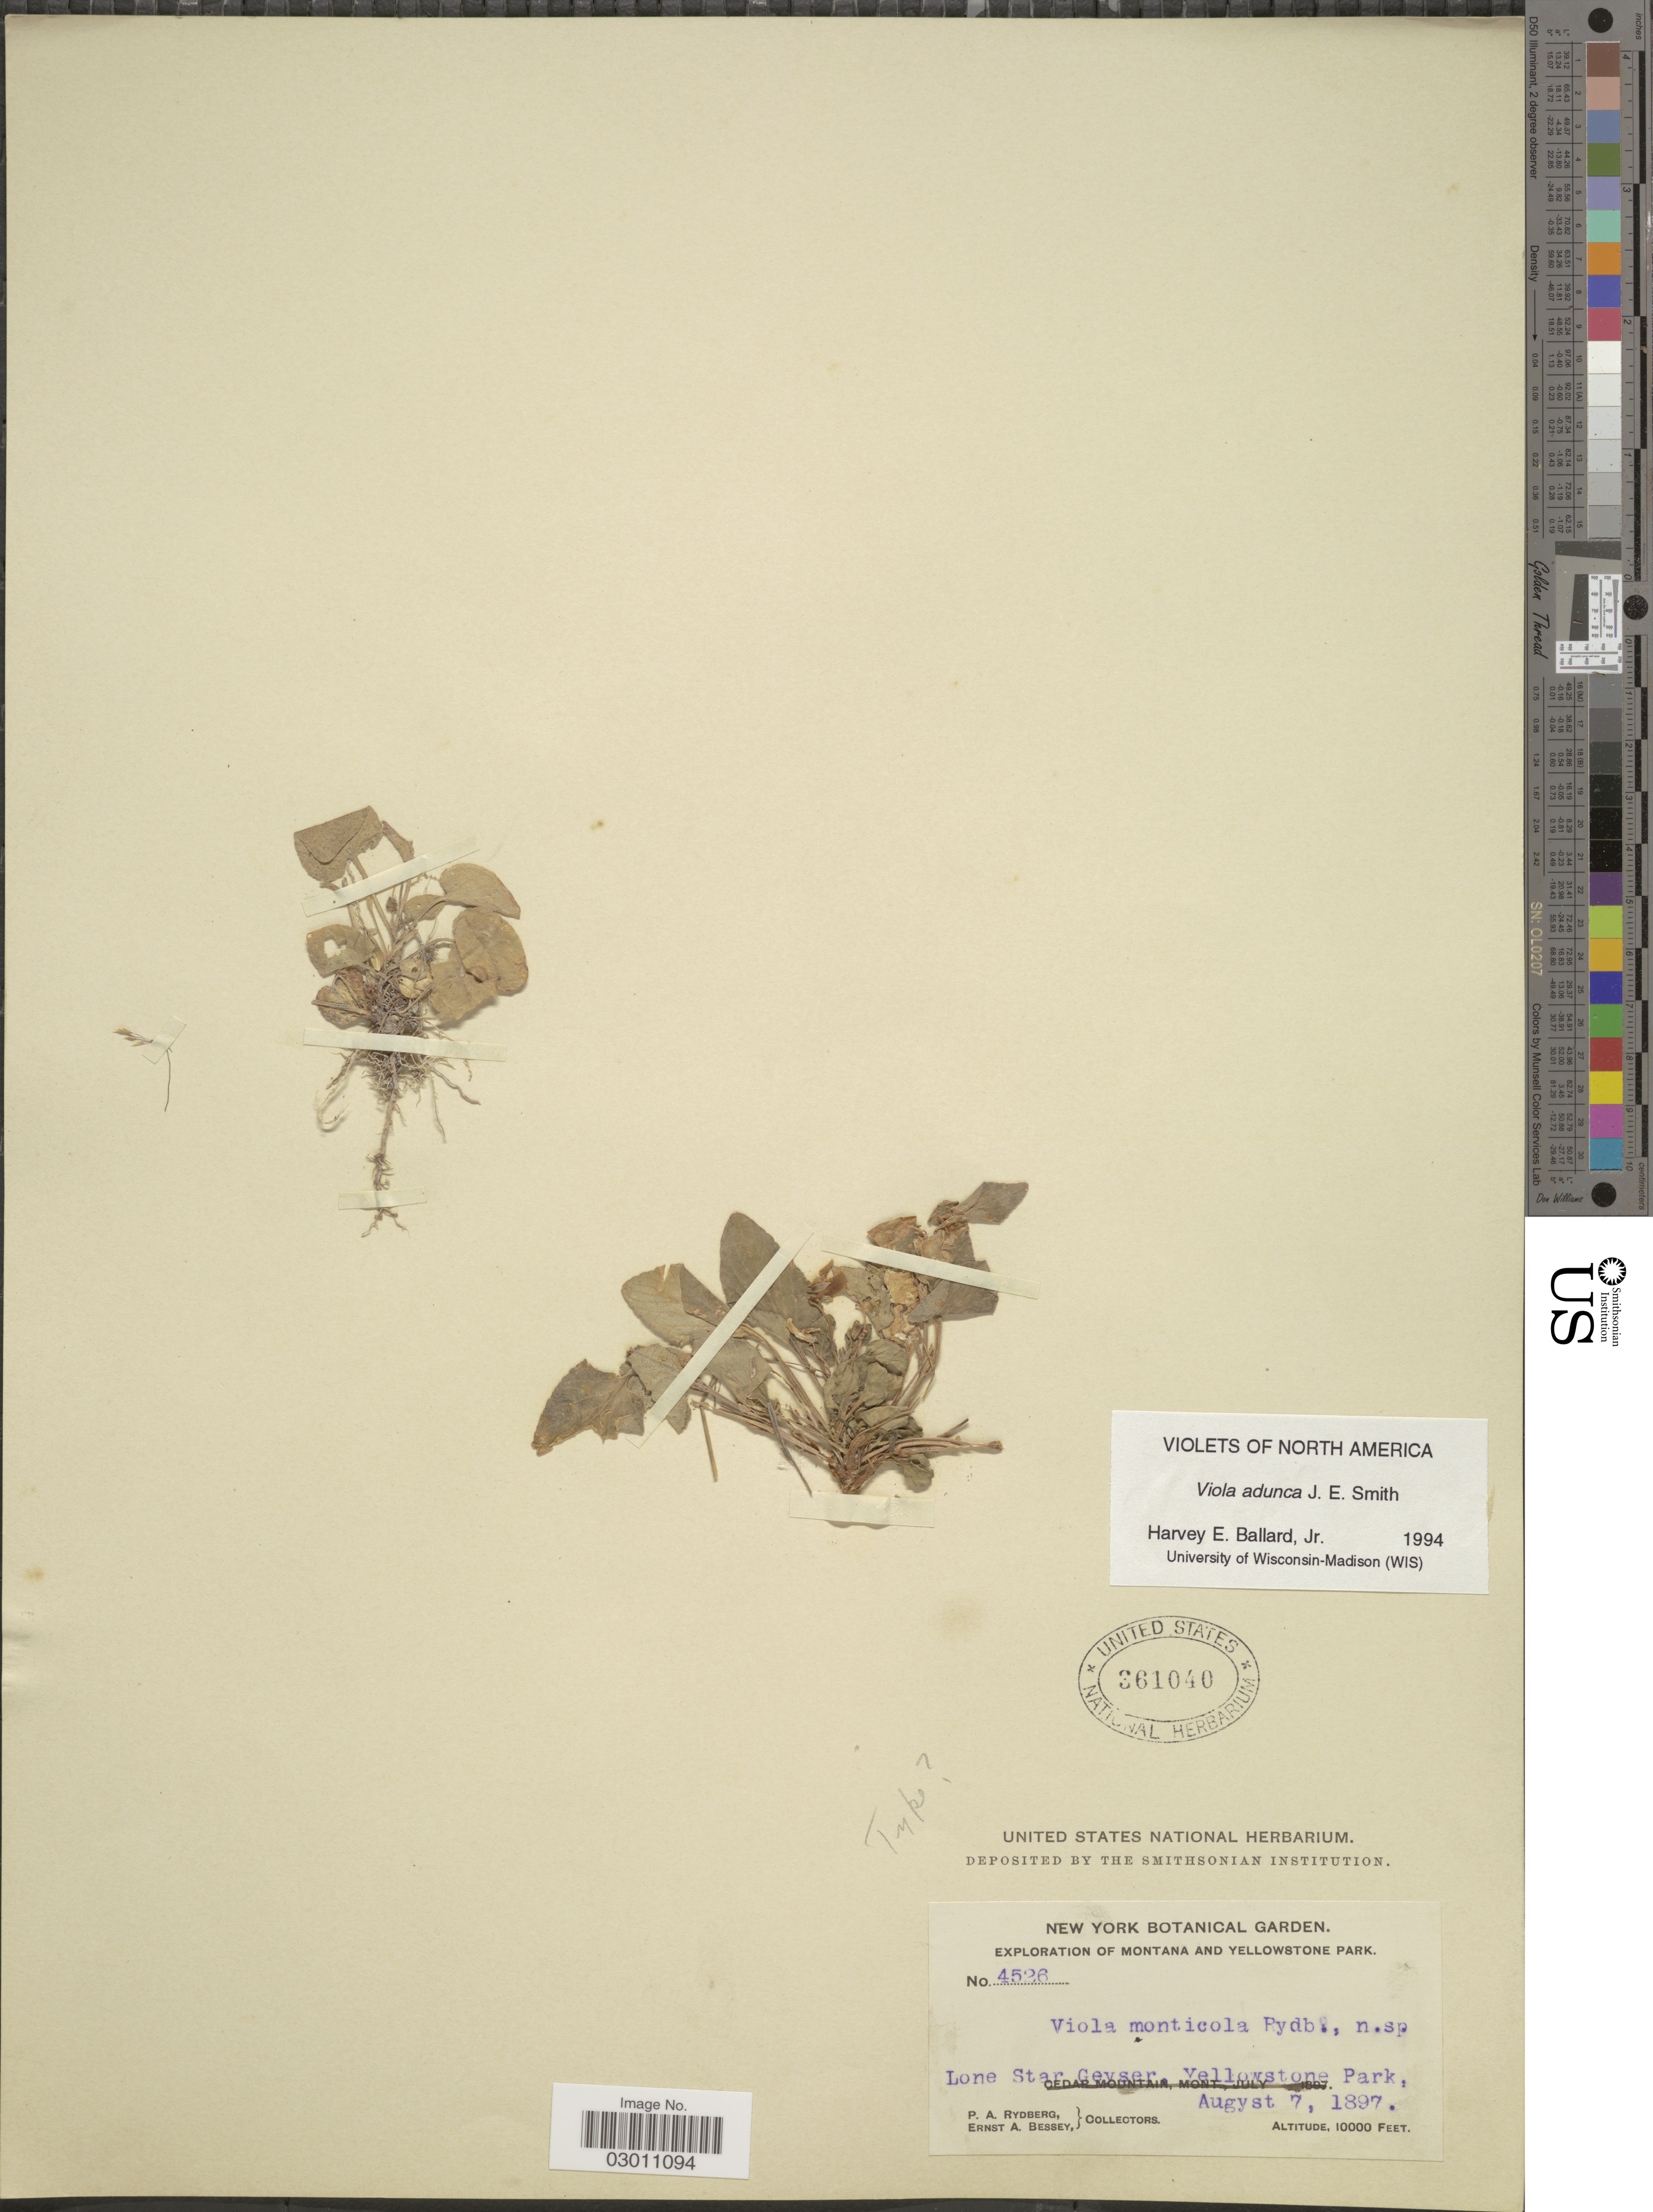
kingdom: Plantae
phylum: Tracheophyta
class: Magnoliopsida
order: Malpighiales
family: Violaceae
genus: Viola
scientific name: Viola adunca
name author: Sm.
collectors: P. A. Rydberg & E. A. Bessey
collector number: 4526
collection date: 1897-08-07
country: United States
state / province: Montana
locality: Yellowstone Park. Lone Star Geyser.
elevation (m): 3048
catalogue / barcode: US 361040